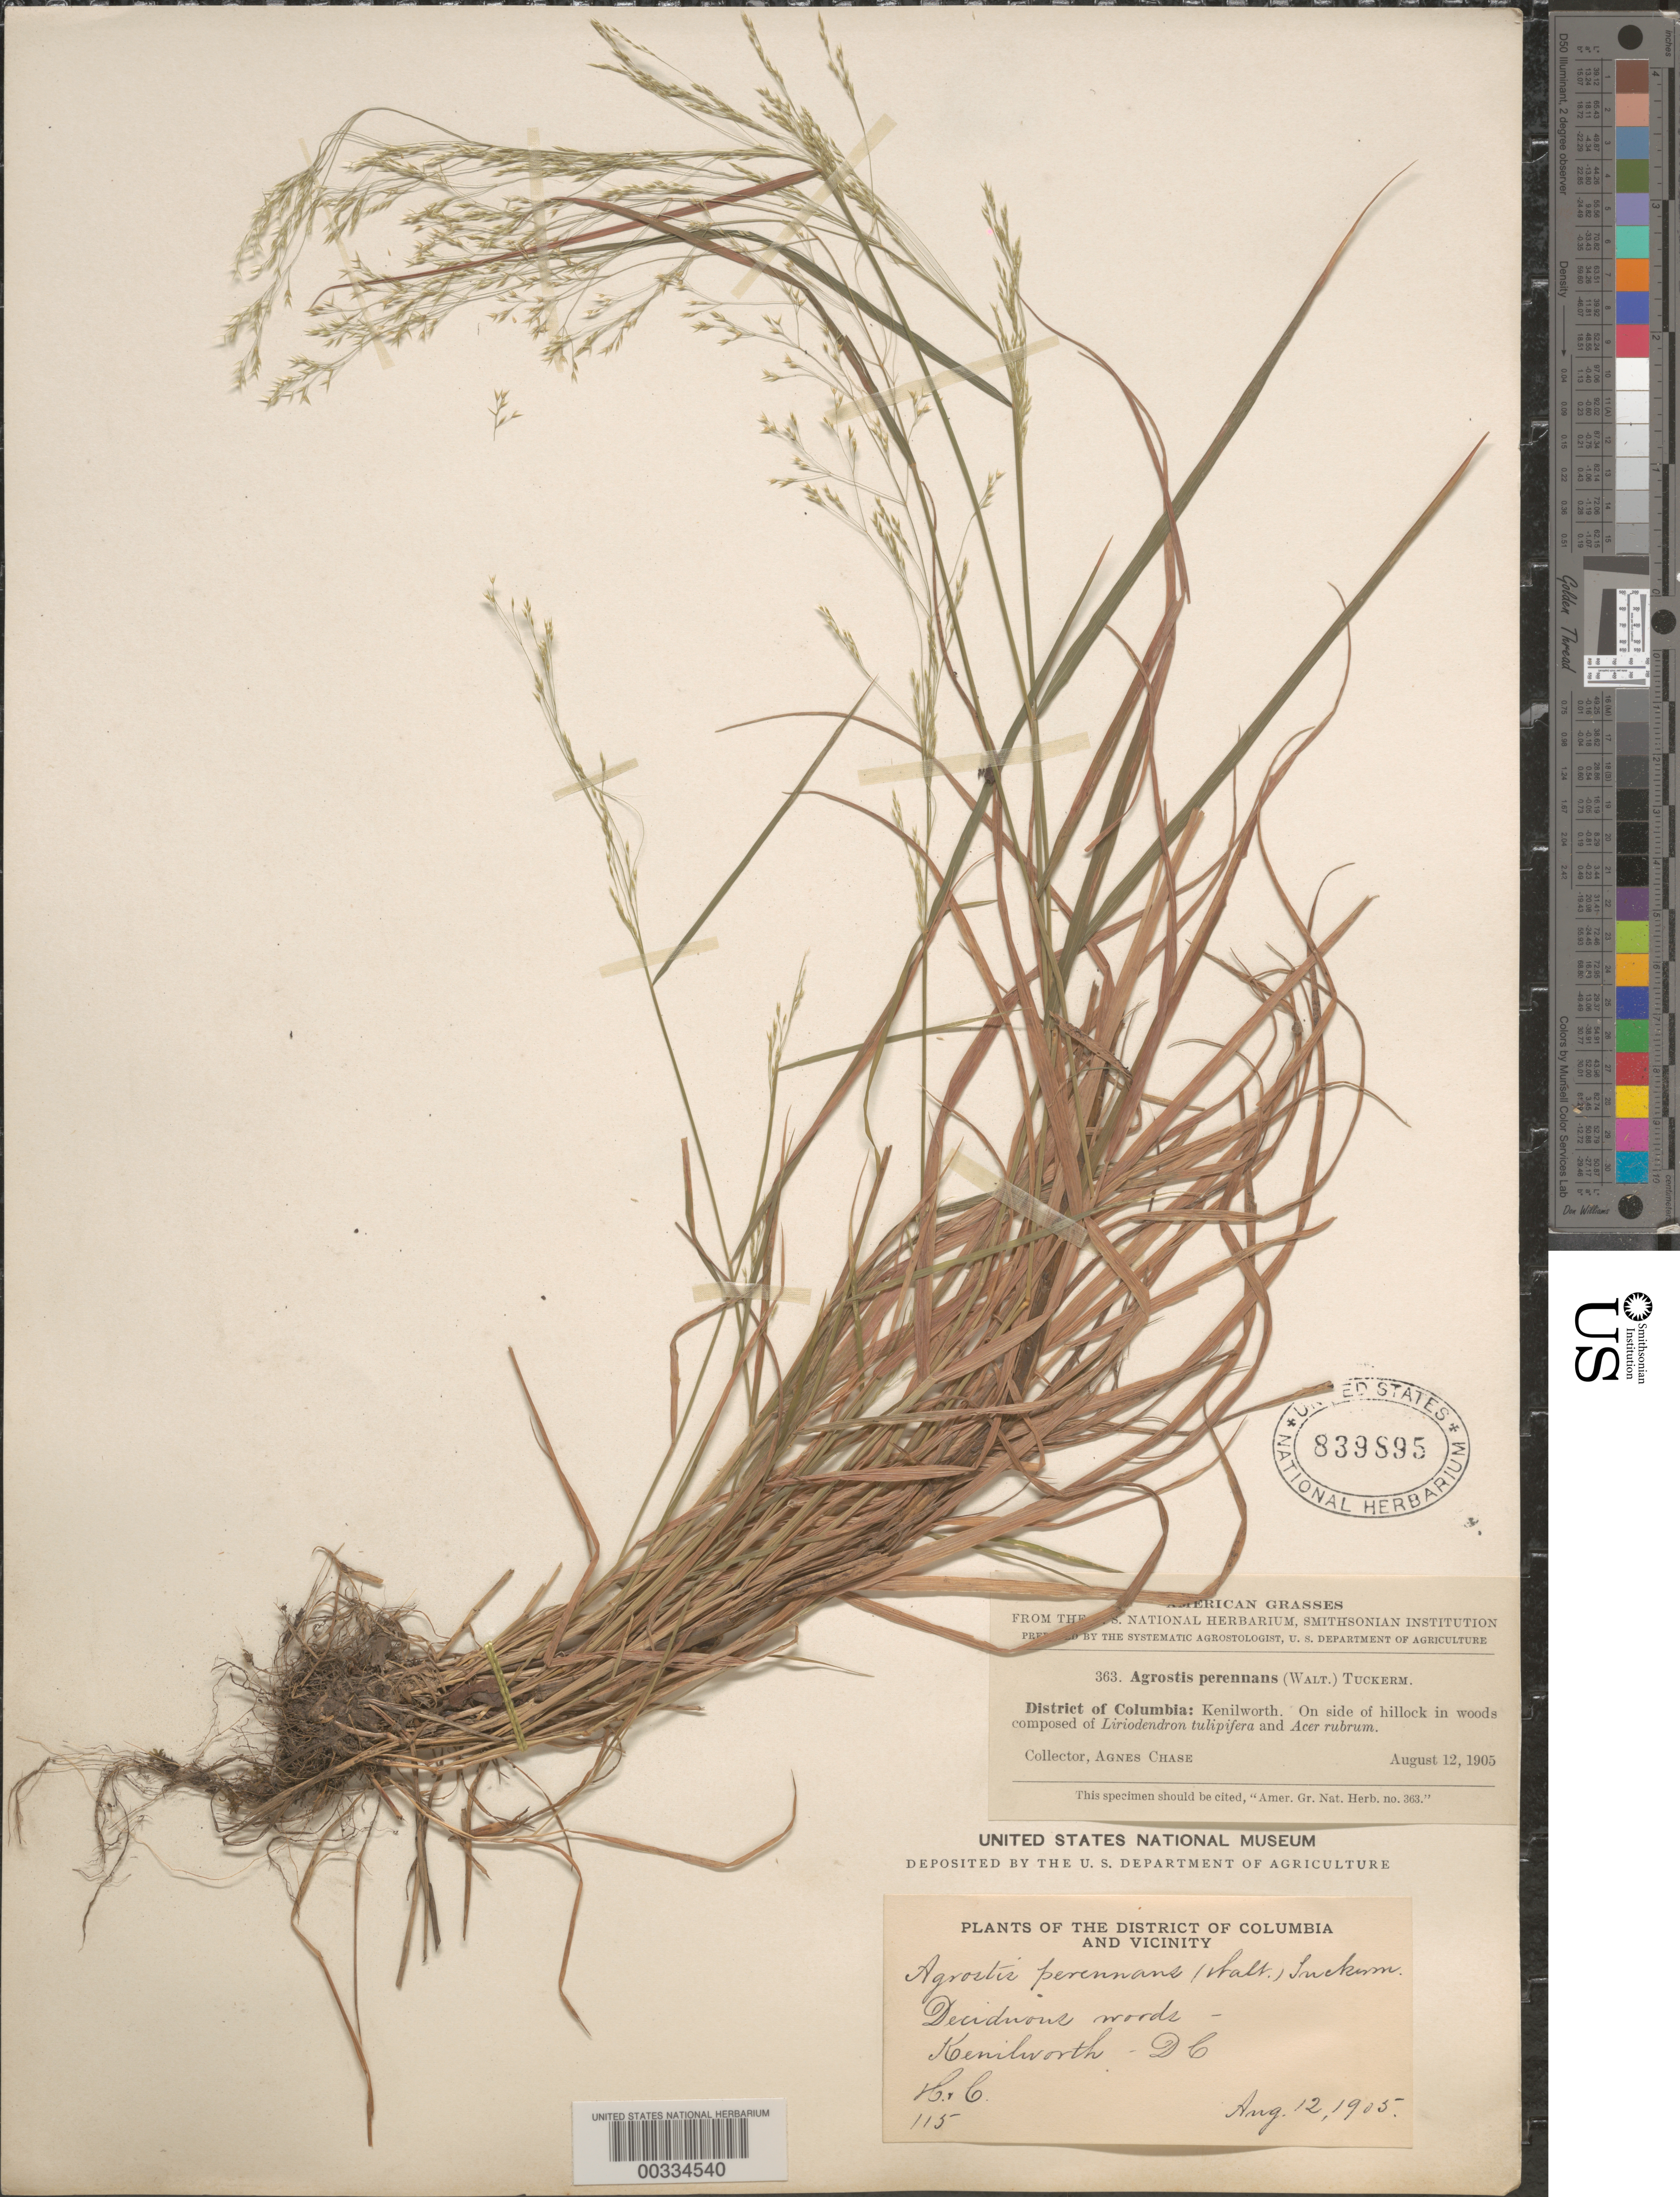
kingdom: Plantae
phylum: Tracheophyta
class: Liliopsida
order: Poales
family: Poaceae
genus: Agrostis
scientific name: Agrostis perennans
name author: (Walter) Tuck.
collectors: A. Chase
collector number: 115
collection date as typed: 12 Aug 1905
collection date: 1905-08-12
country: United States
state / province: District of Columbia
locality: Kenilworth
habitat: Deciduous woods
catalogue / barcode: US 839895